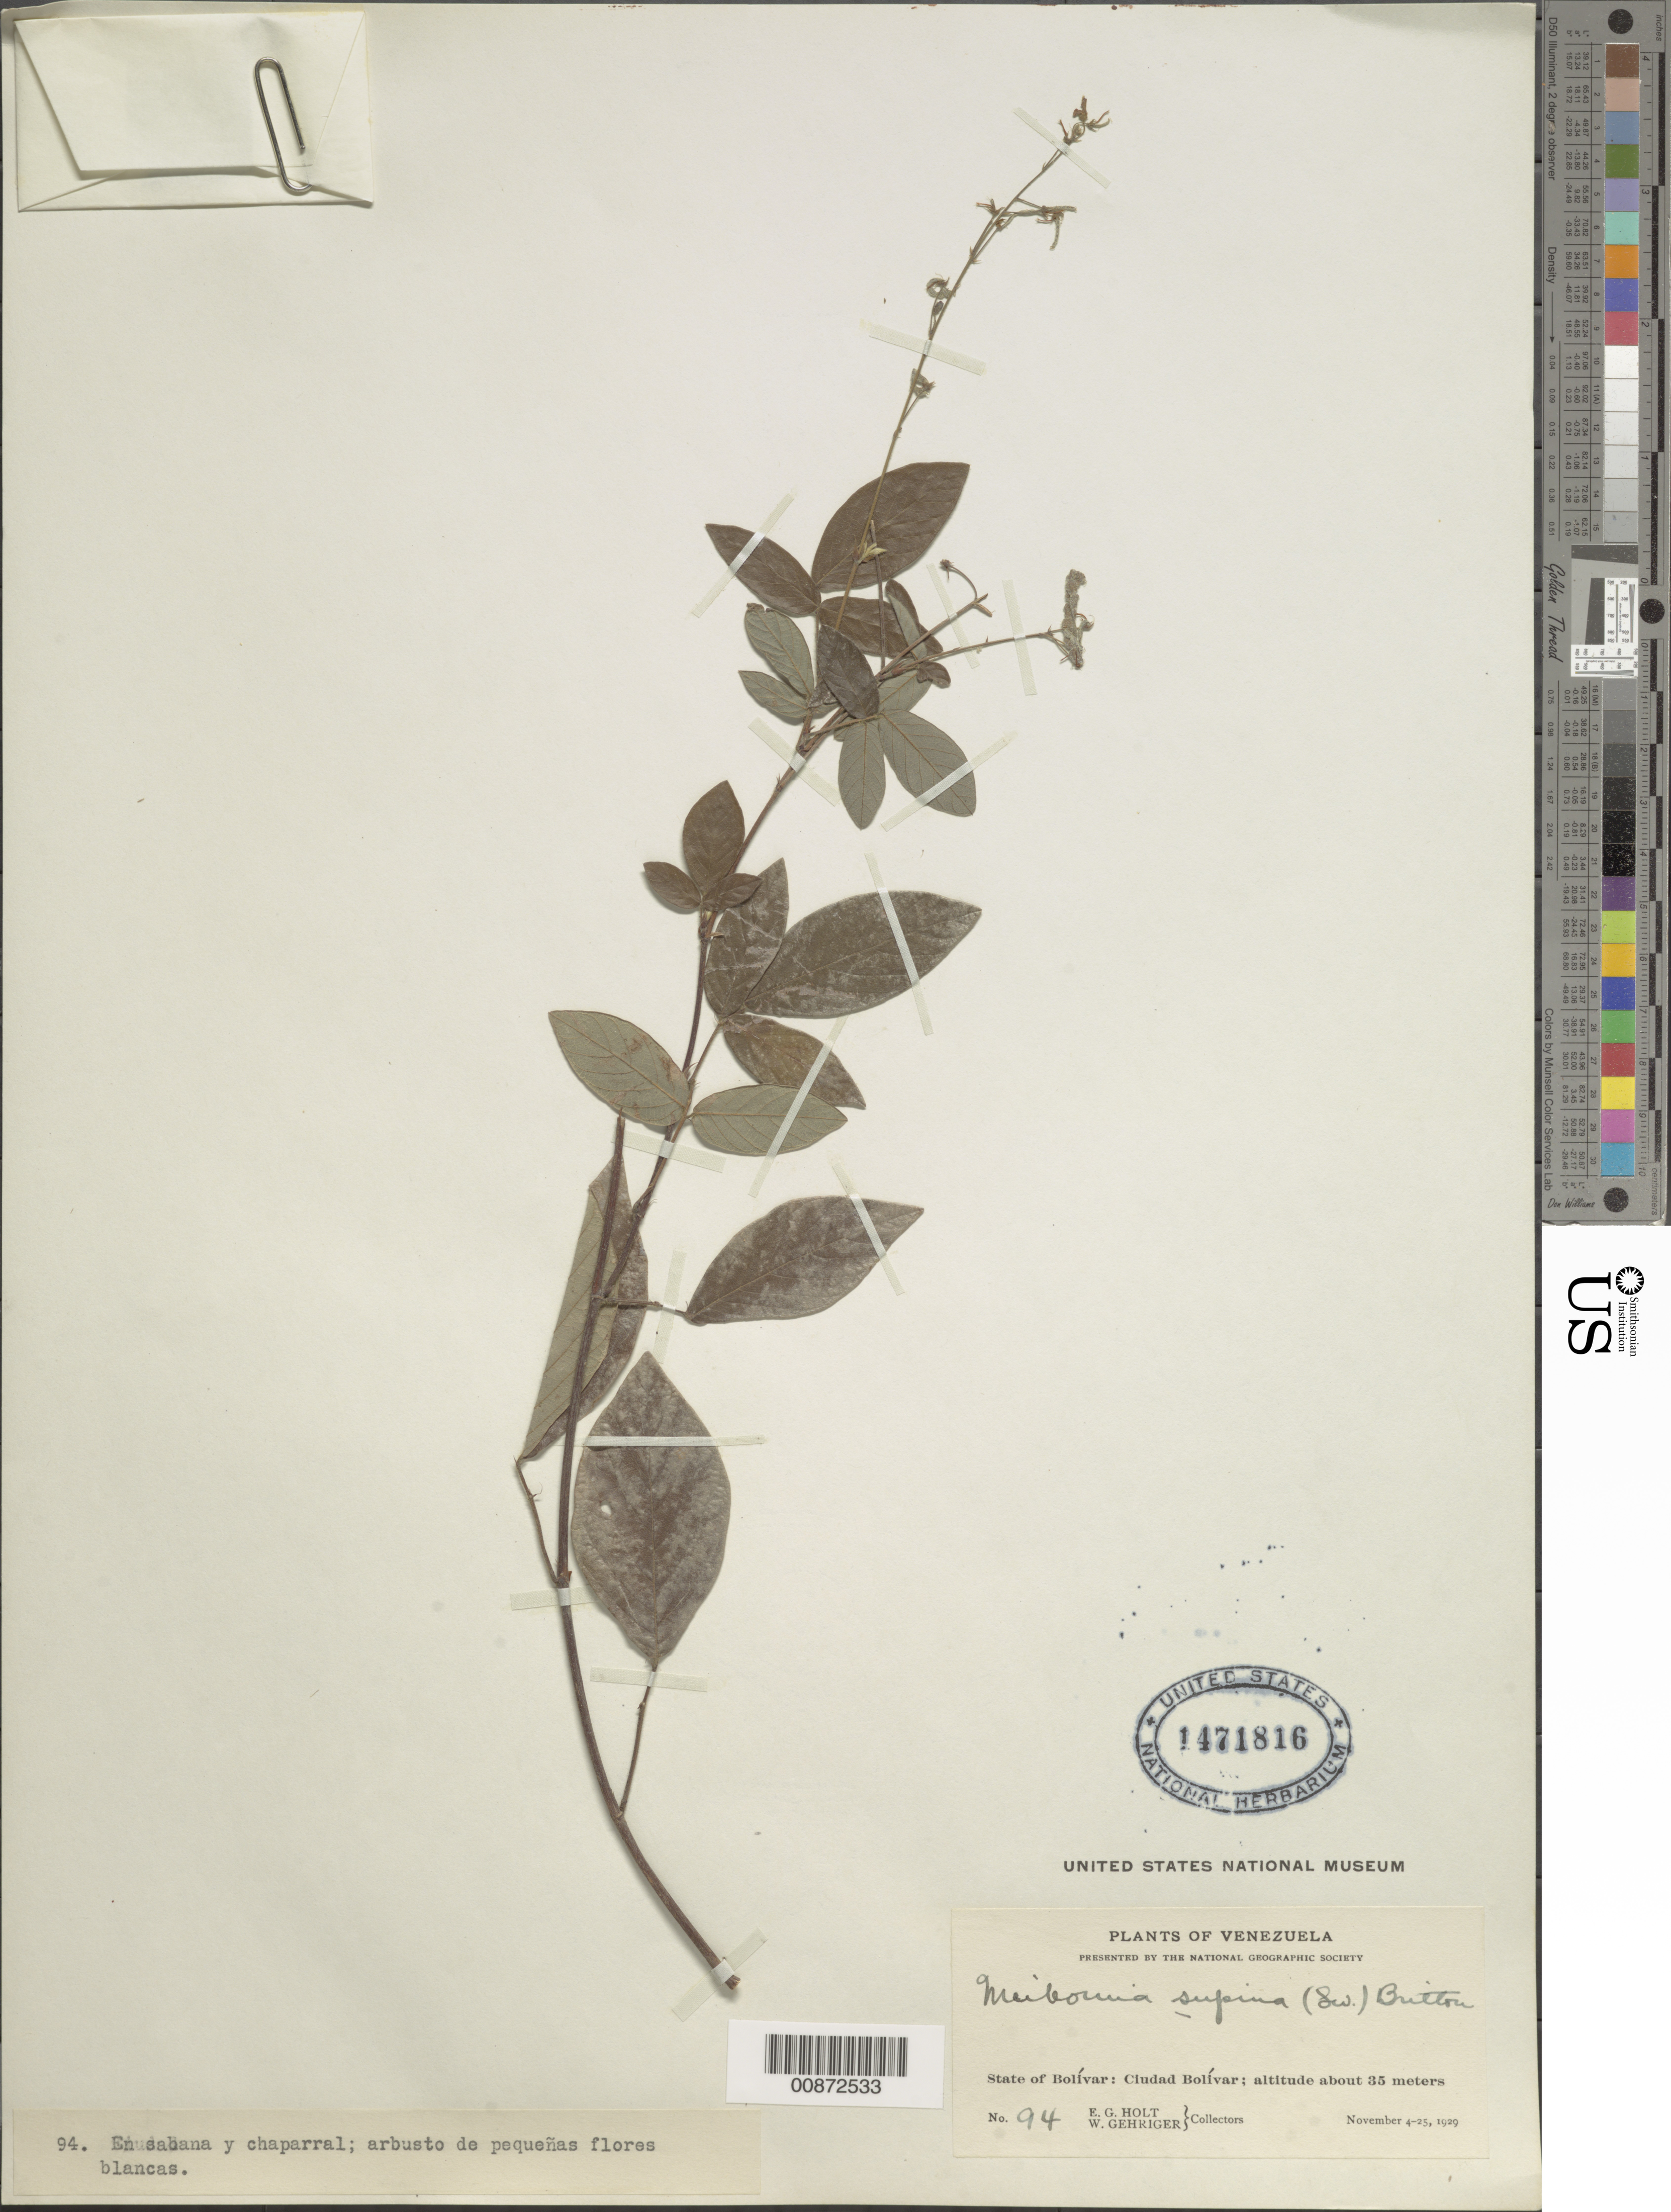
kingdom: Plantae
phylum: Tracheophyta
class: Magnoliopsida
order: Fabales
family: Fabaceae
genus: Desmodium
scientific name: Desmodium supinum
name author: (Sw.) DC.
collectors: E. Holt & W. Gehriger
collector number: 94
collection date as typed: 4-Nov-29 to 25-Nov-29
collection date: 1929-11-04/1929-11-25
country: Venezuela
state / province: Bolívar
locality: Ciudad Bolívar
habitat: Savanna and chaparral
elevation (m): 35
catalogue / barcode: US 1471816